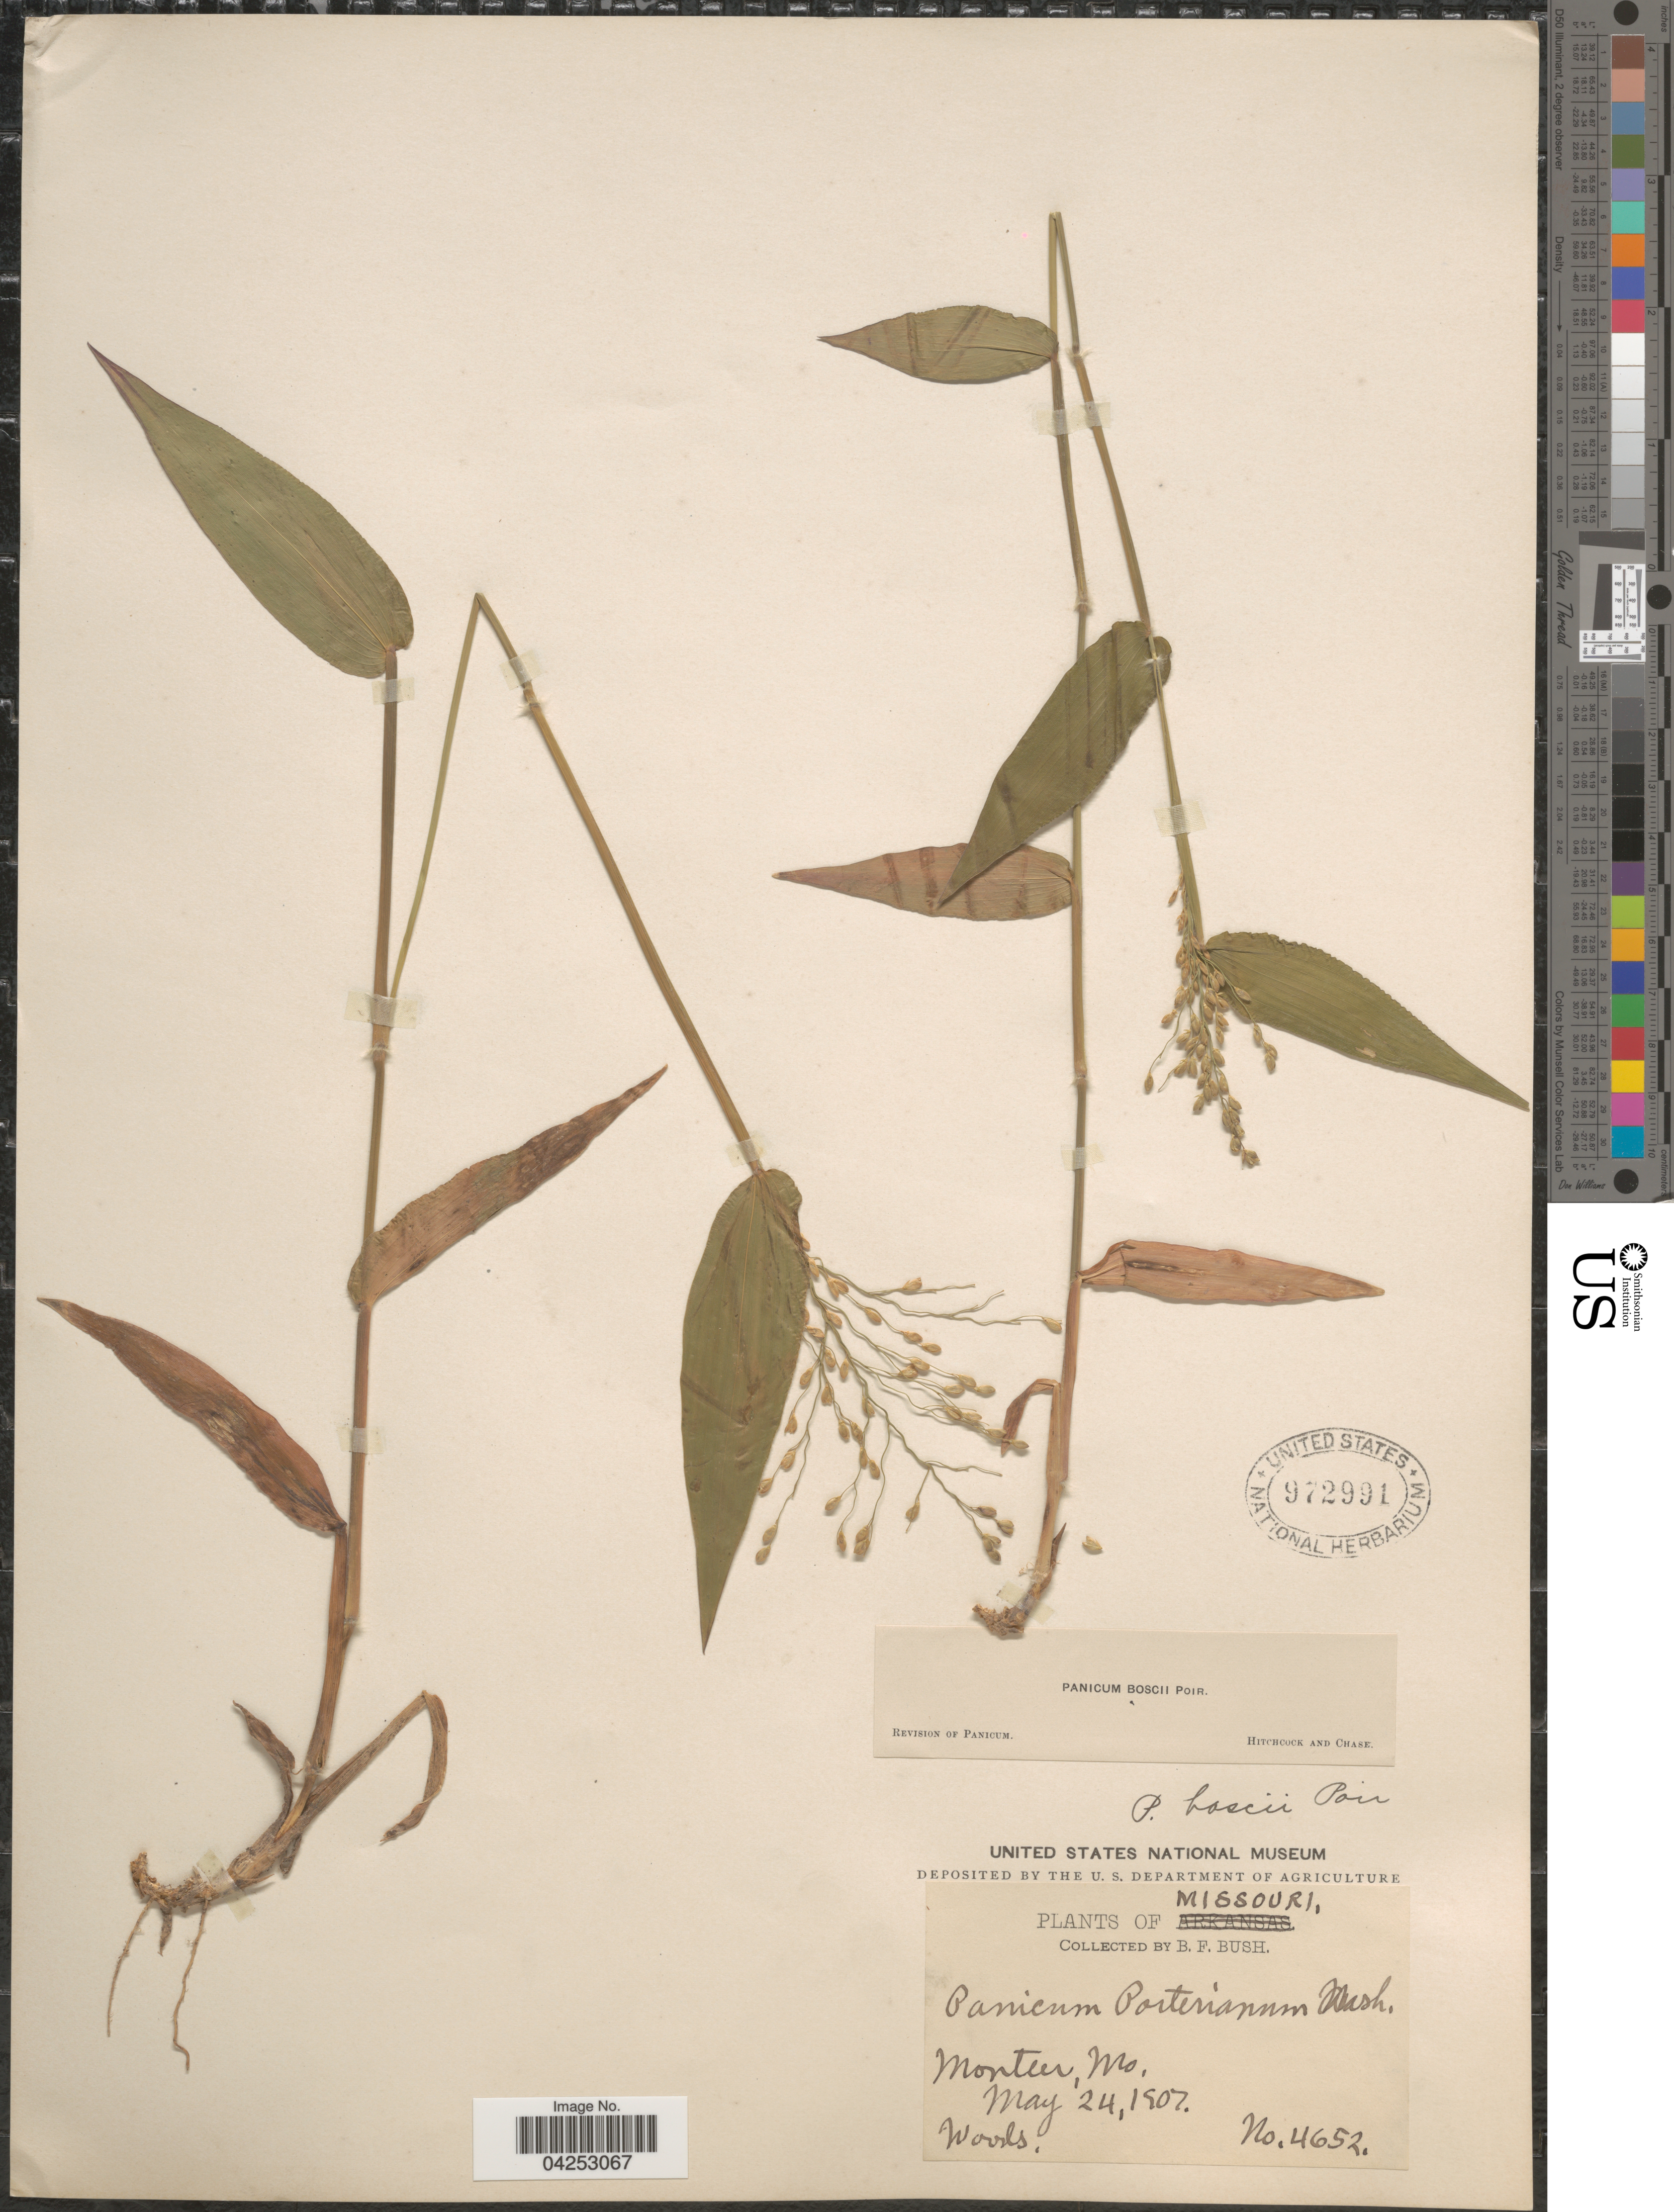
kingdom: Plantae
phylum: Tracheophyta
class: Liliopsida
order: Poales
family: Poaceae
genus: Dichanthelium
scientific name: Dichanthelium boscii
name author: (Poir.) Gould & C.A. Clark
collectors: B. F. Bush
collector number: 4652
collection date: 1907-05-24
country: United States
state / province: Missouri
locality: Monteer.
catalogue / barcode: US 972991